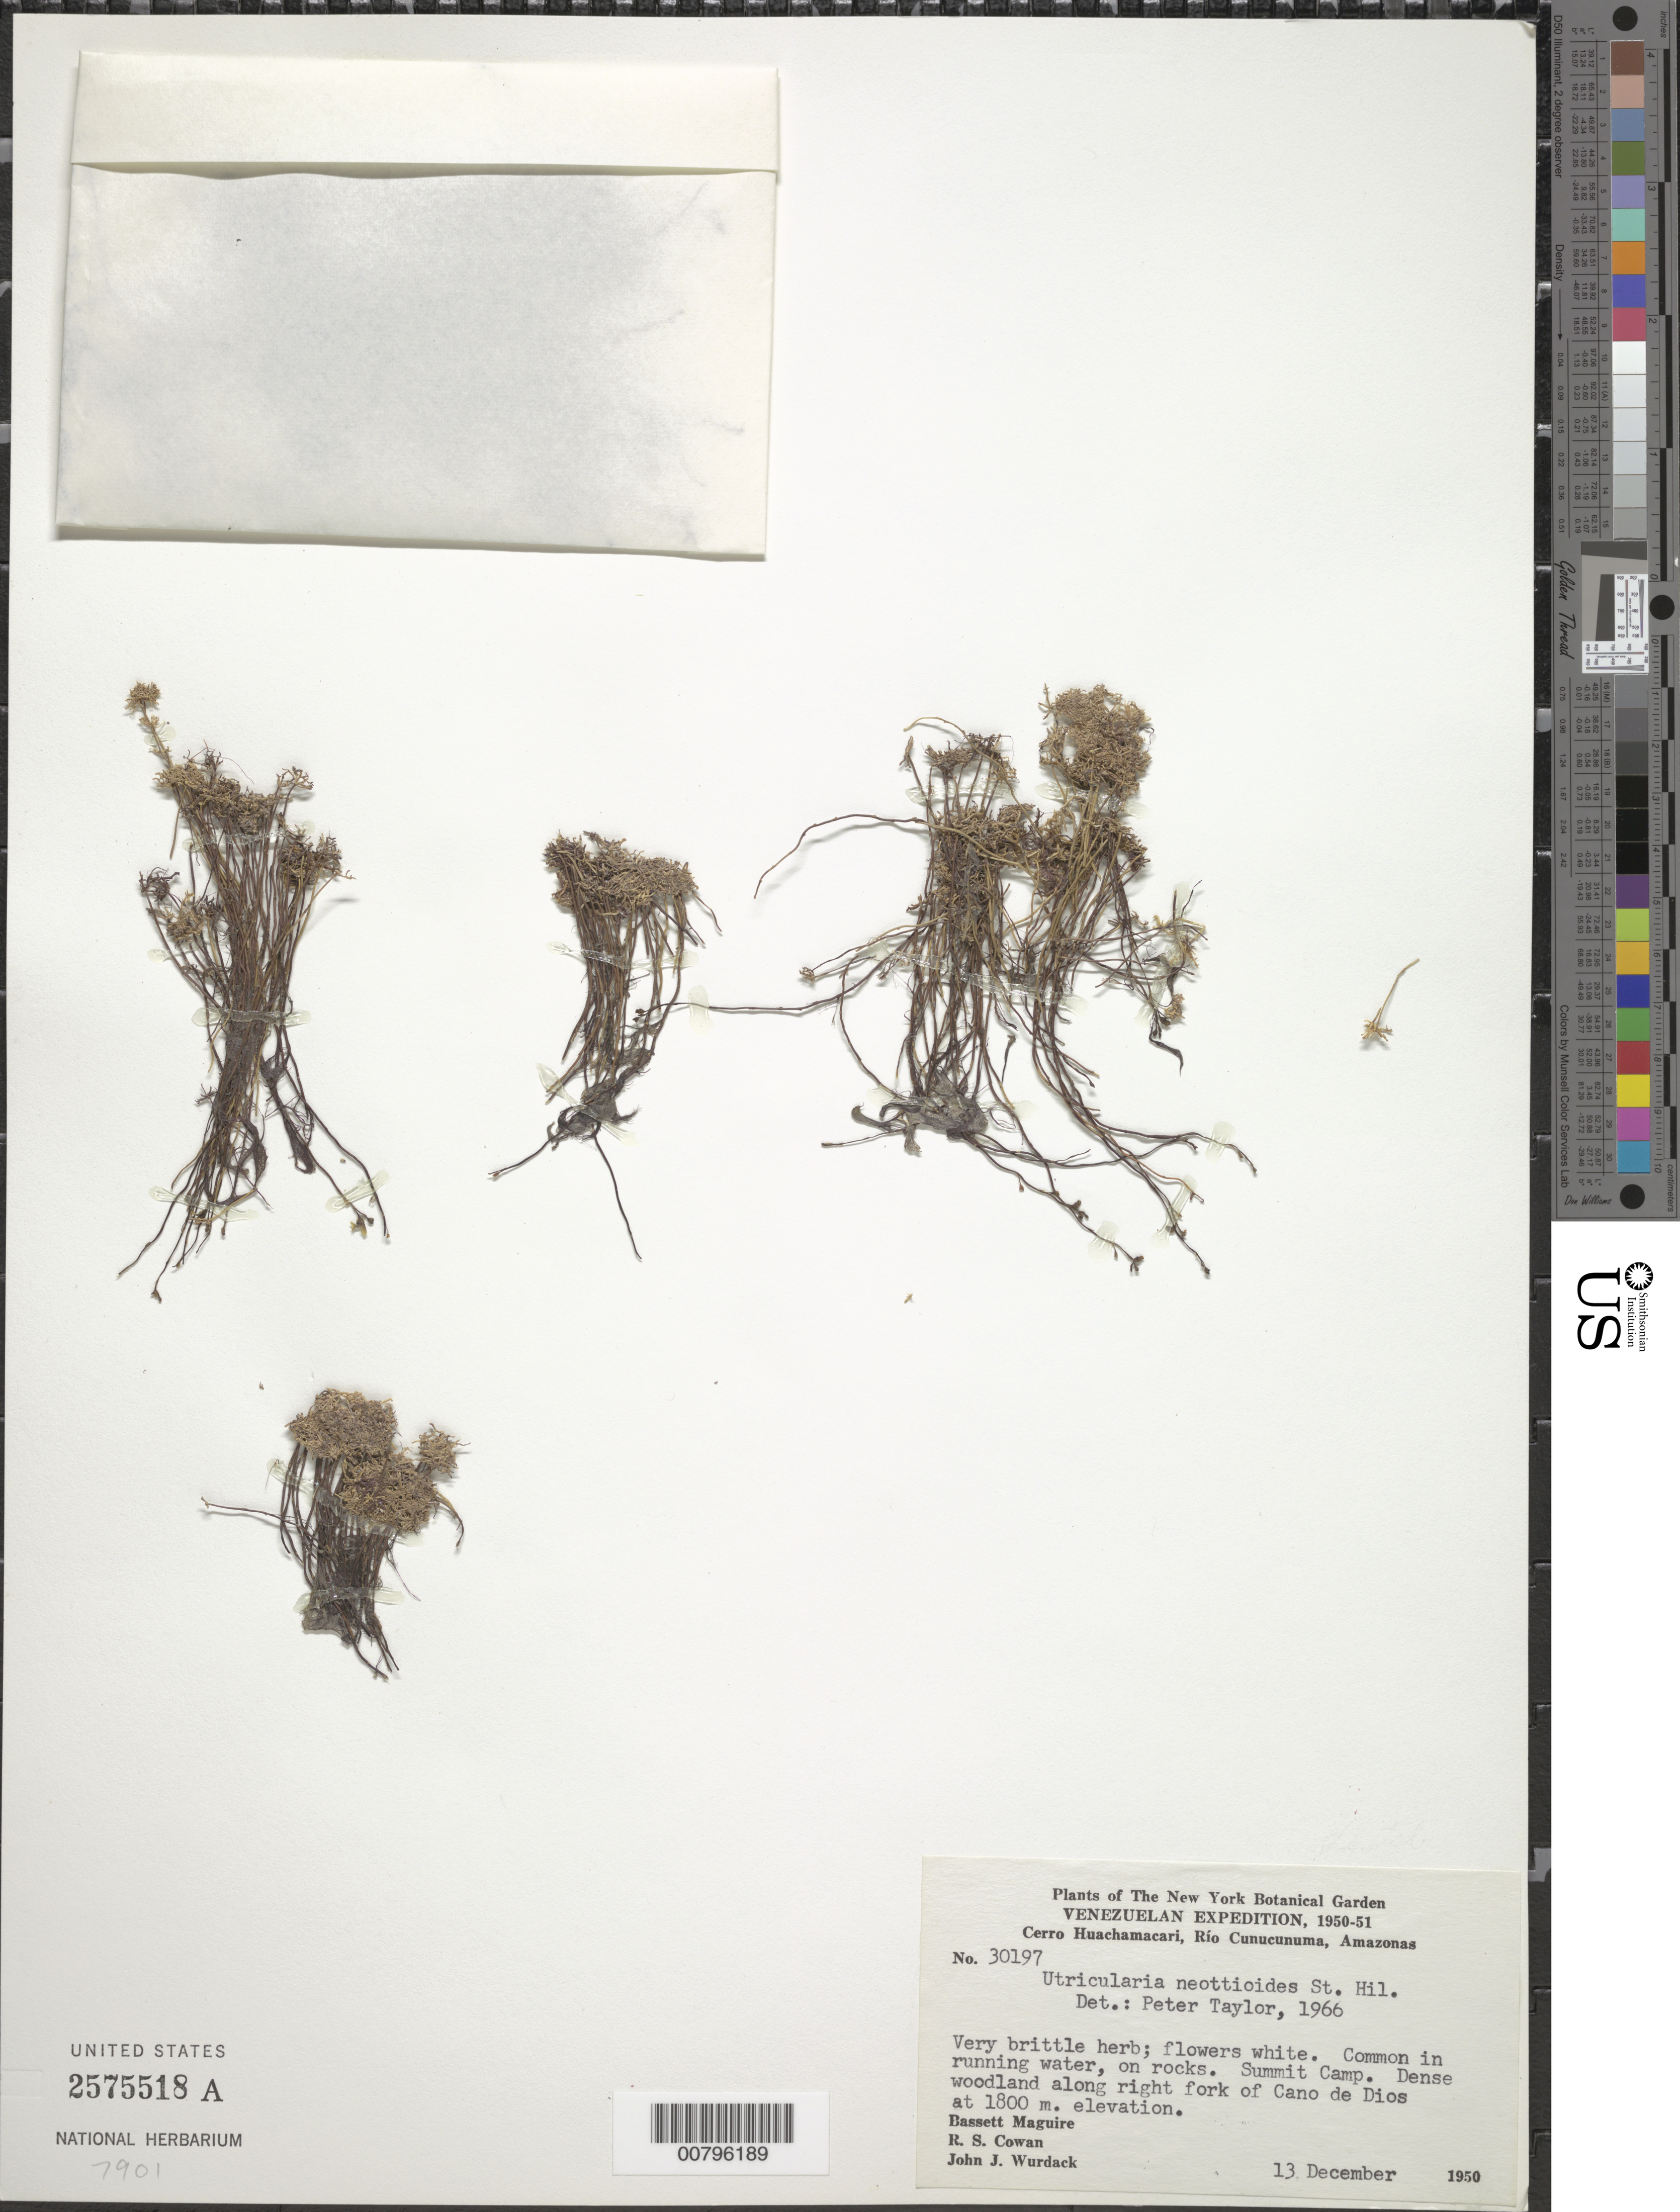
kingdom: Plantae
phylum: Tracheophyta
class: Magnoliopsida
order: Lamiales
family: Lentibulariaceae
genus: Utricularia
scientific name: Utricularia neottioides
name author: A. St.-Hil. & Girard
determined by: Taylor, P.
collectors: B. Maguire, R. S. Cowan & J. J. Wurdack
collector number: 30197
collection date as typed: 13-Dec-50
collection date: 1950-12-13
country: Venezuela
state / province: Amazonas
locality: Cerro Huachamacari, Río Cunucunuma, Summit camp, right fork of Caño de Dios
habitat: Dense woodland along right fork of Caño. In running water, on rocks.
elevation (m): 1800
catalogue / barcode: US 2575518A